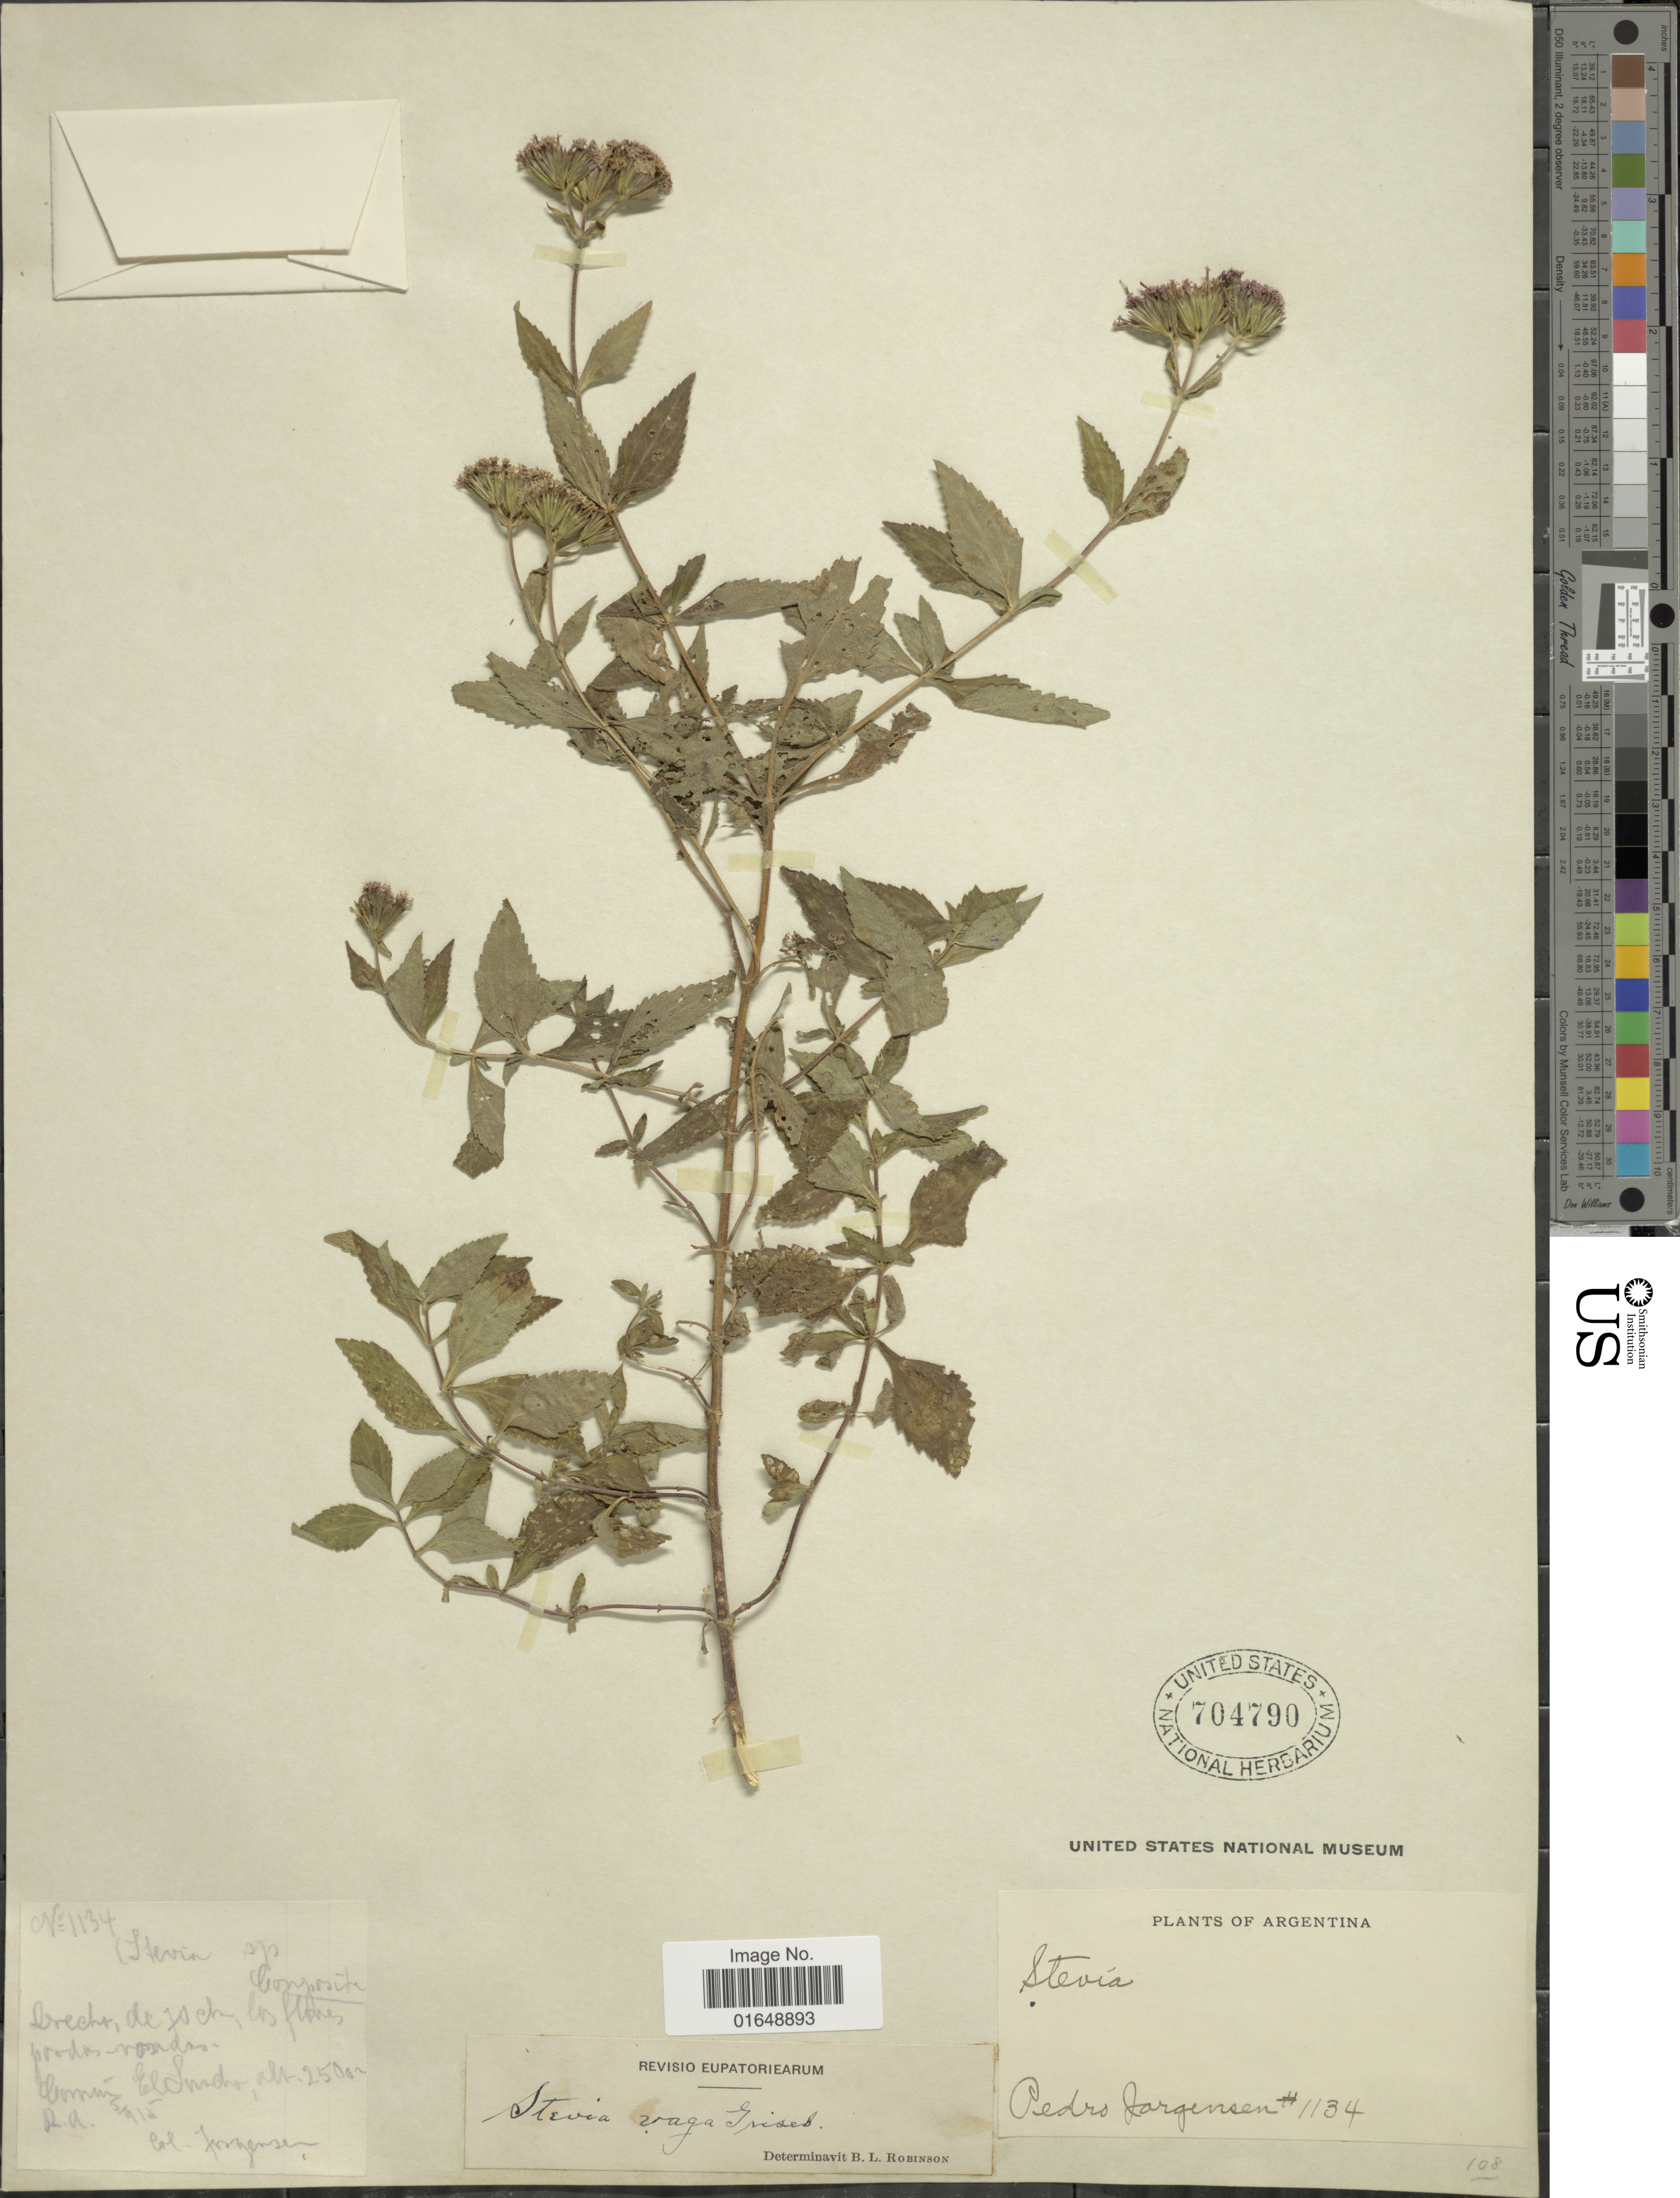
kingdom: Plantae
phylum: Tracheophyta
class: Magnoliopsida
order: Asterales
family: Asteraceae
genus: Stevia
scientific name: Stevia vaga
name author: Griseb.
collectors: P. Jörgensen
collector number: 1134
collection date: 1915-05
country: Argentina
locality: Common El Sunchales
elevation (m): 2500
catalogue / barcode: US 704790